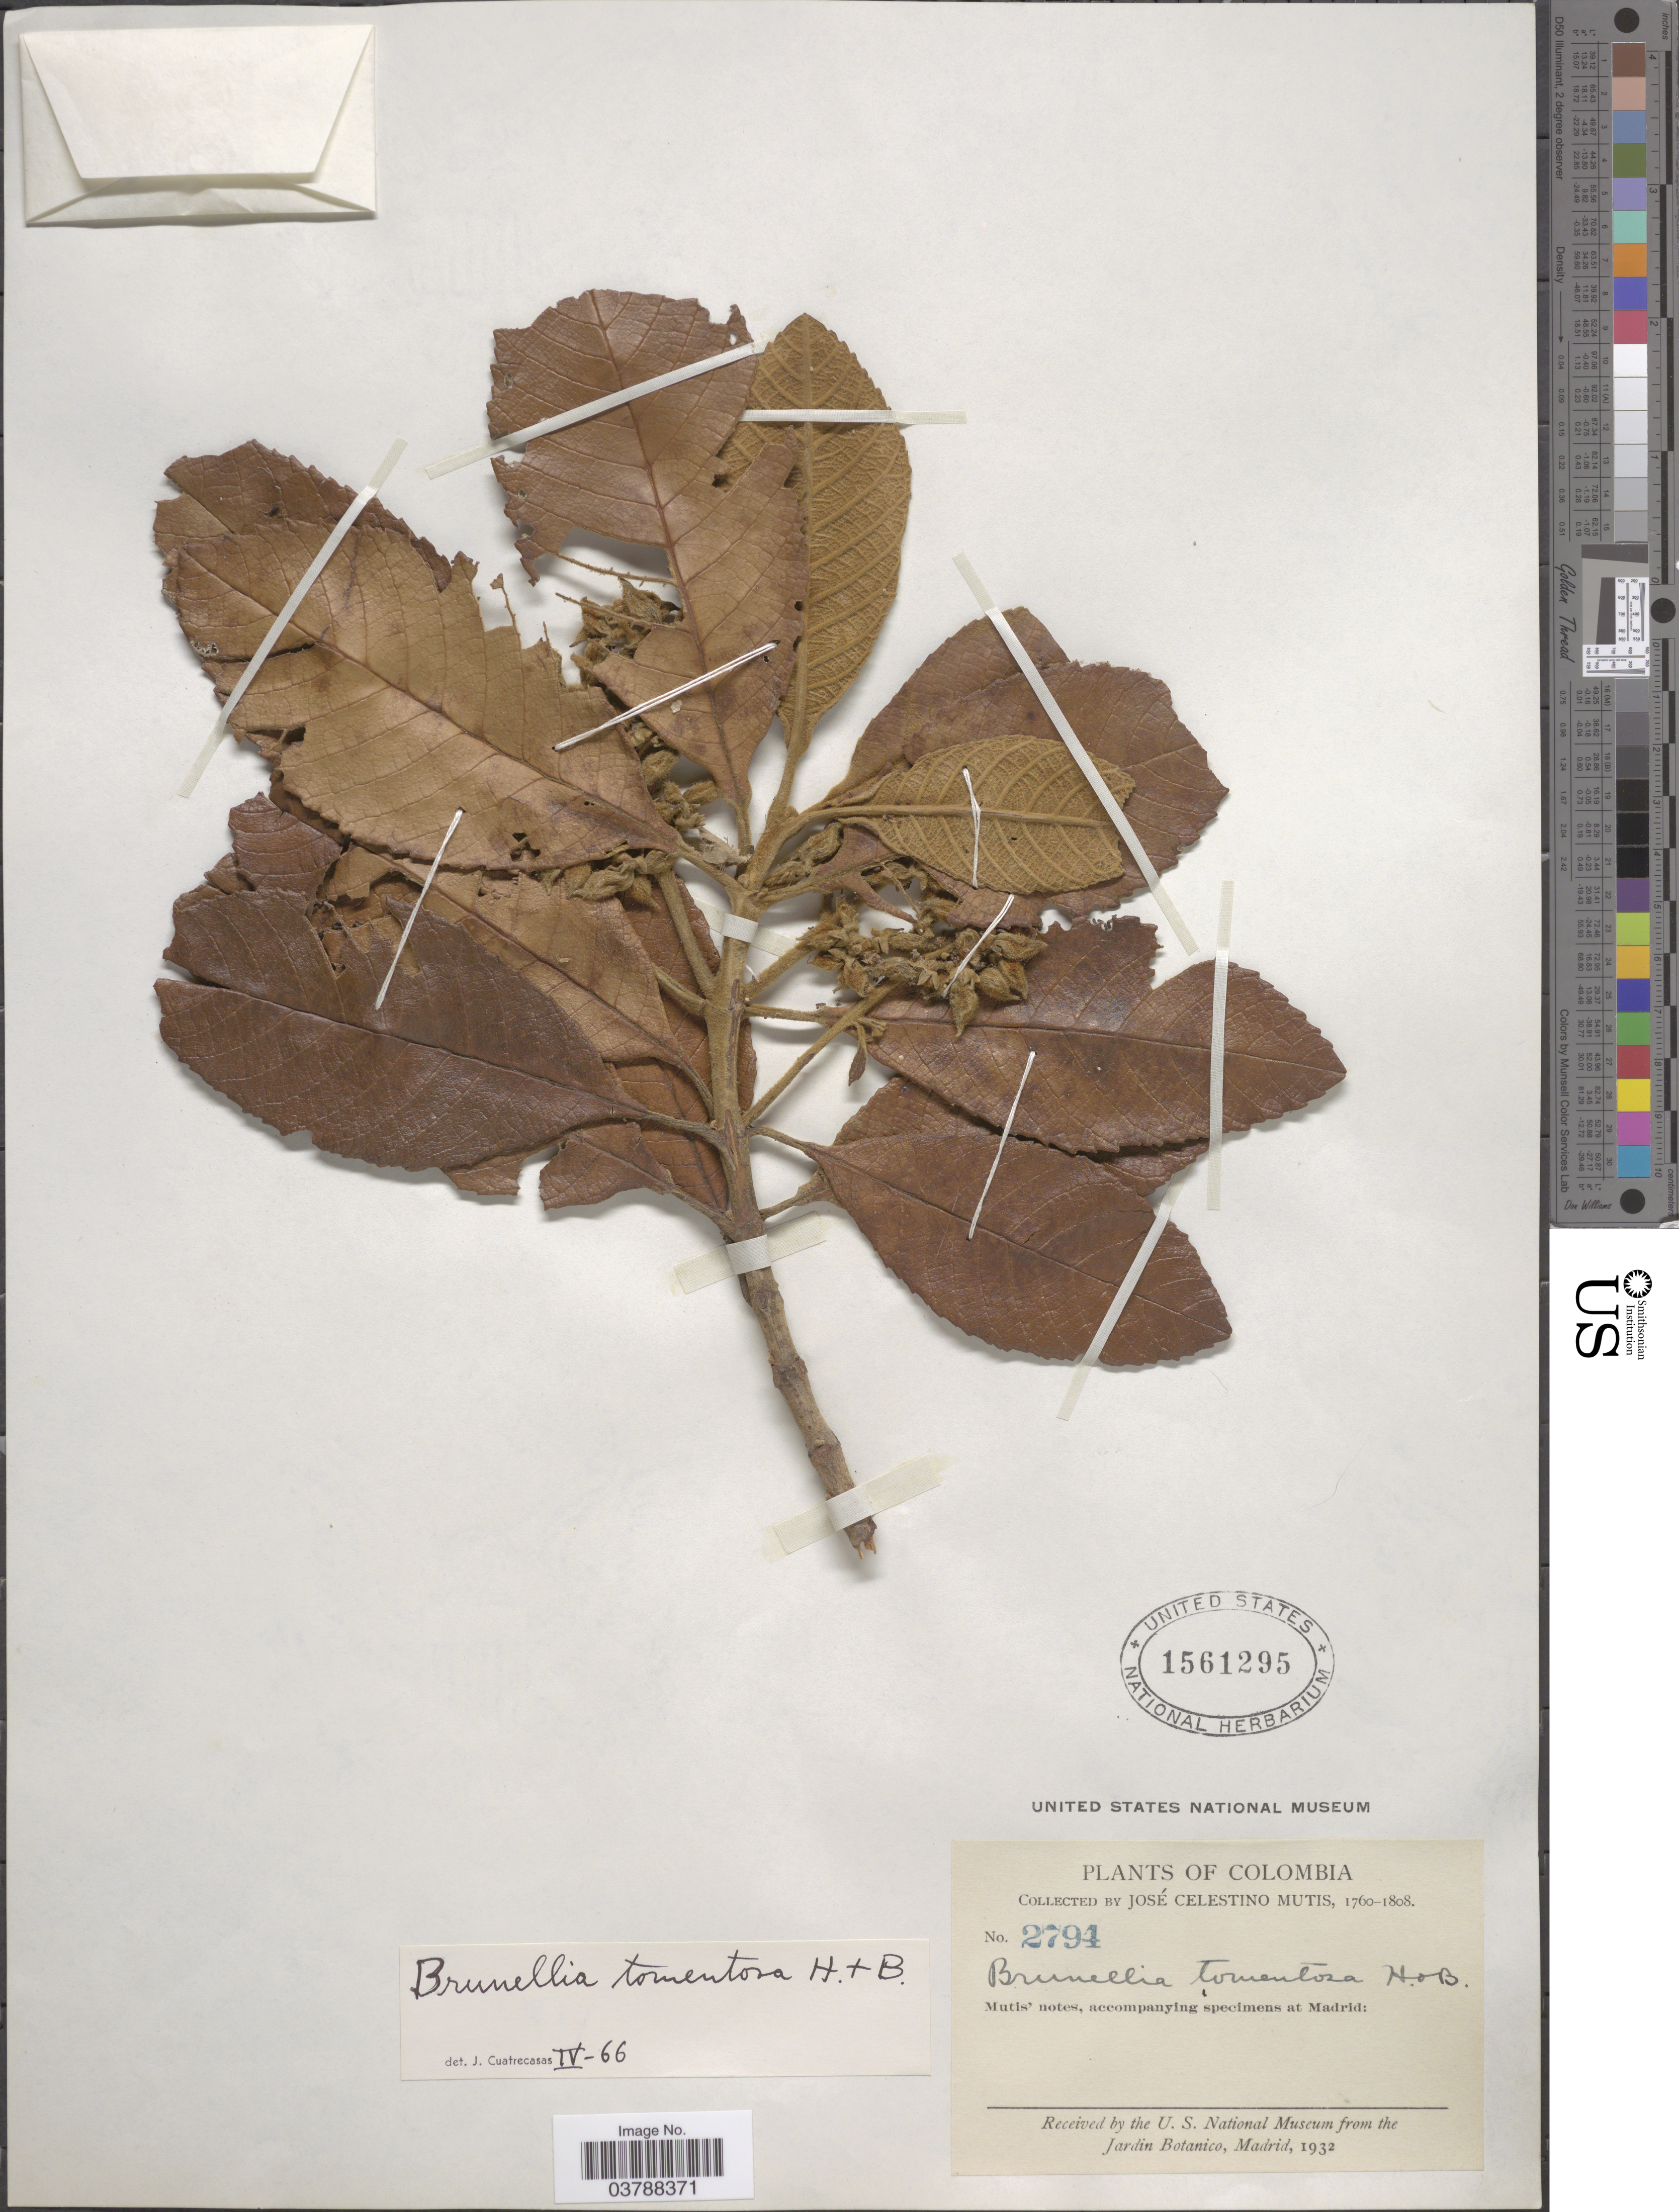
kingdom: Plantae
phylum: Tracheophyta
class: Magnoliopsida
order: Oxalidales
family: Brunelliaceae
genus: Brunellia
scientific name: Brunellia tomentosa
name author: Humb. & Bonpl.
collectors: J. C. B. Mutis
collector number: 2794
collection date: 1760/1808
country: Colombia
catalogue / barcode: US 1561295